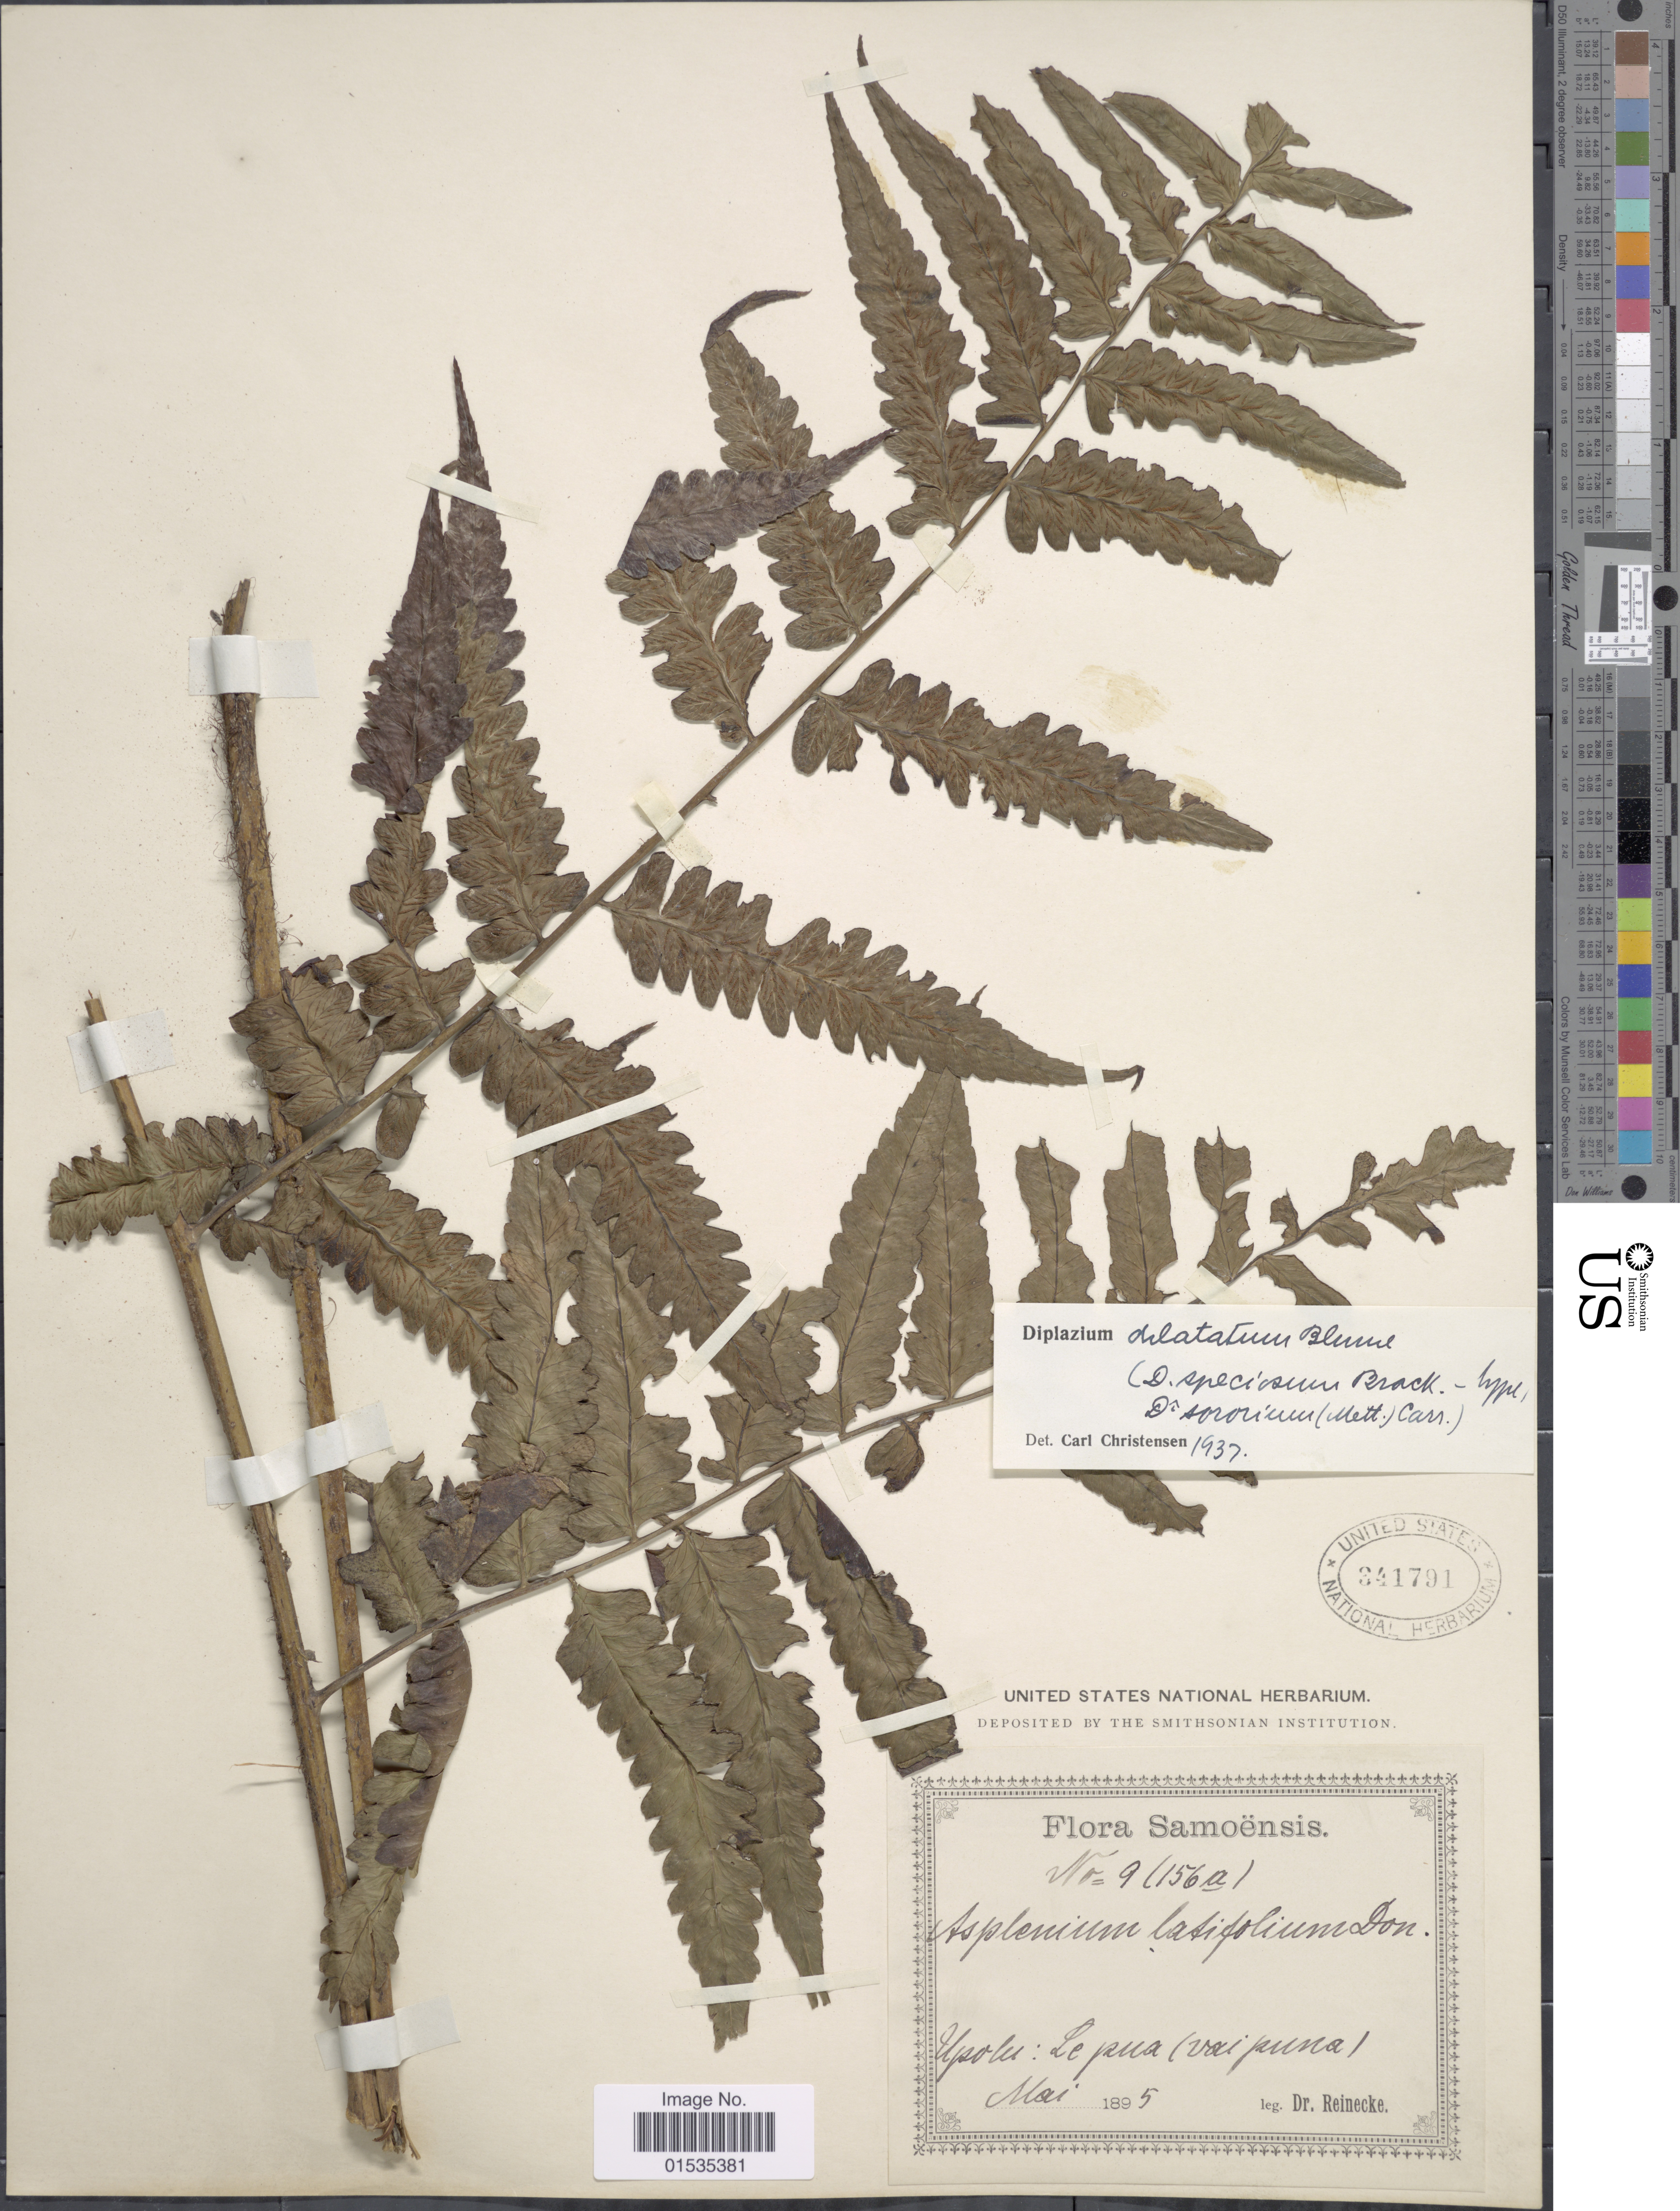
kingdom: Plantae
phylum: Tracheophyta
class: Polypodiopsida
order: Polypodiales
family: Athyriaceae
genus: Diplazium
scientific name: Diplazium dilatatum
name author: Blume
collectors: -- Reinecke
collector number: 9(156a)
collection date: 1895-05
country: Samoa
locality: Upolu Le pua (vai puna)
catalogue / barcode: US 341791